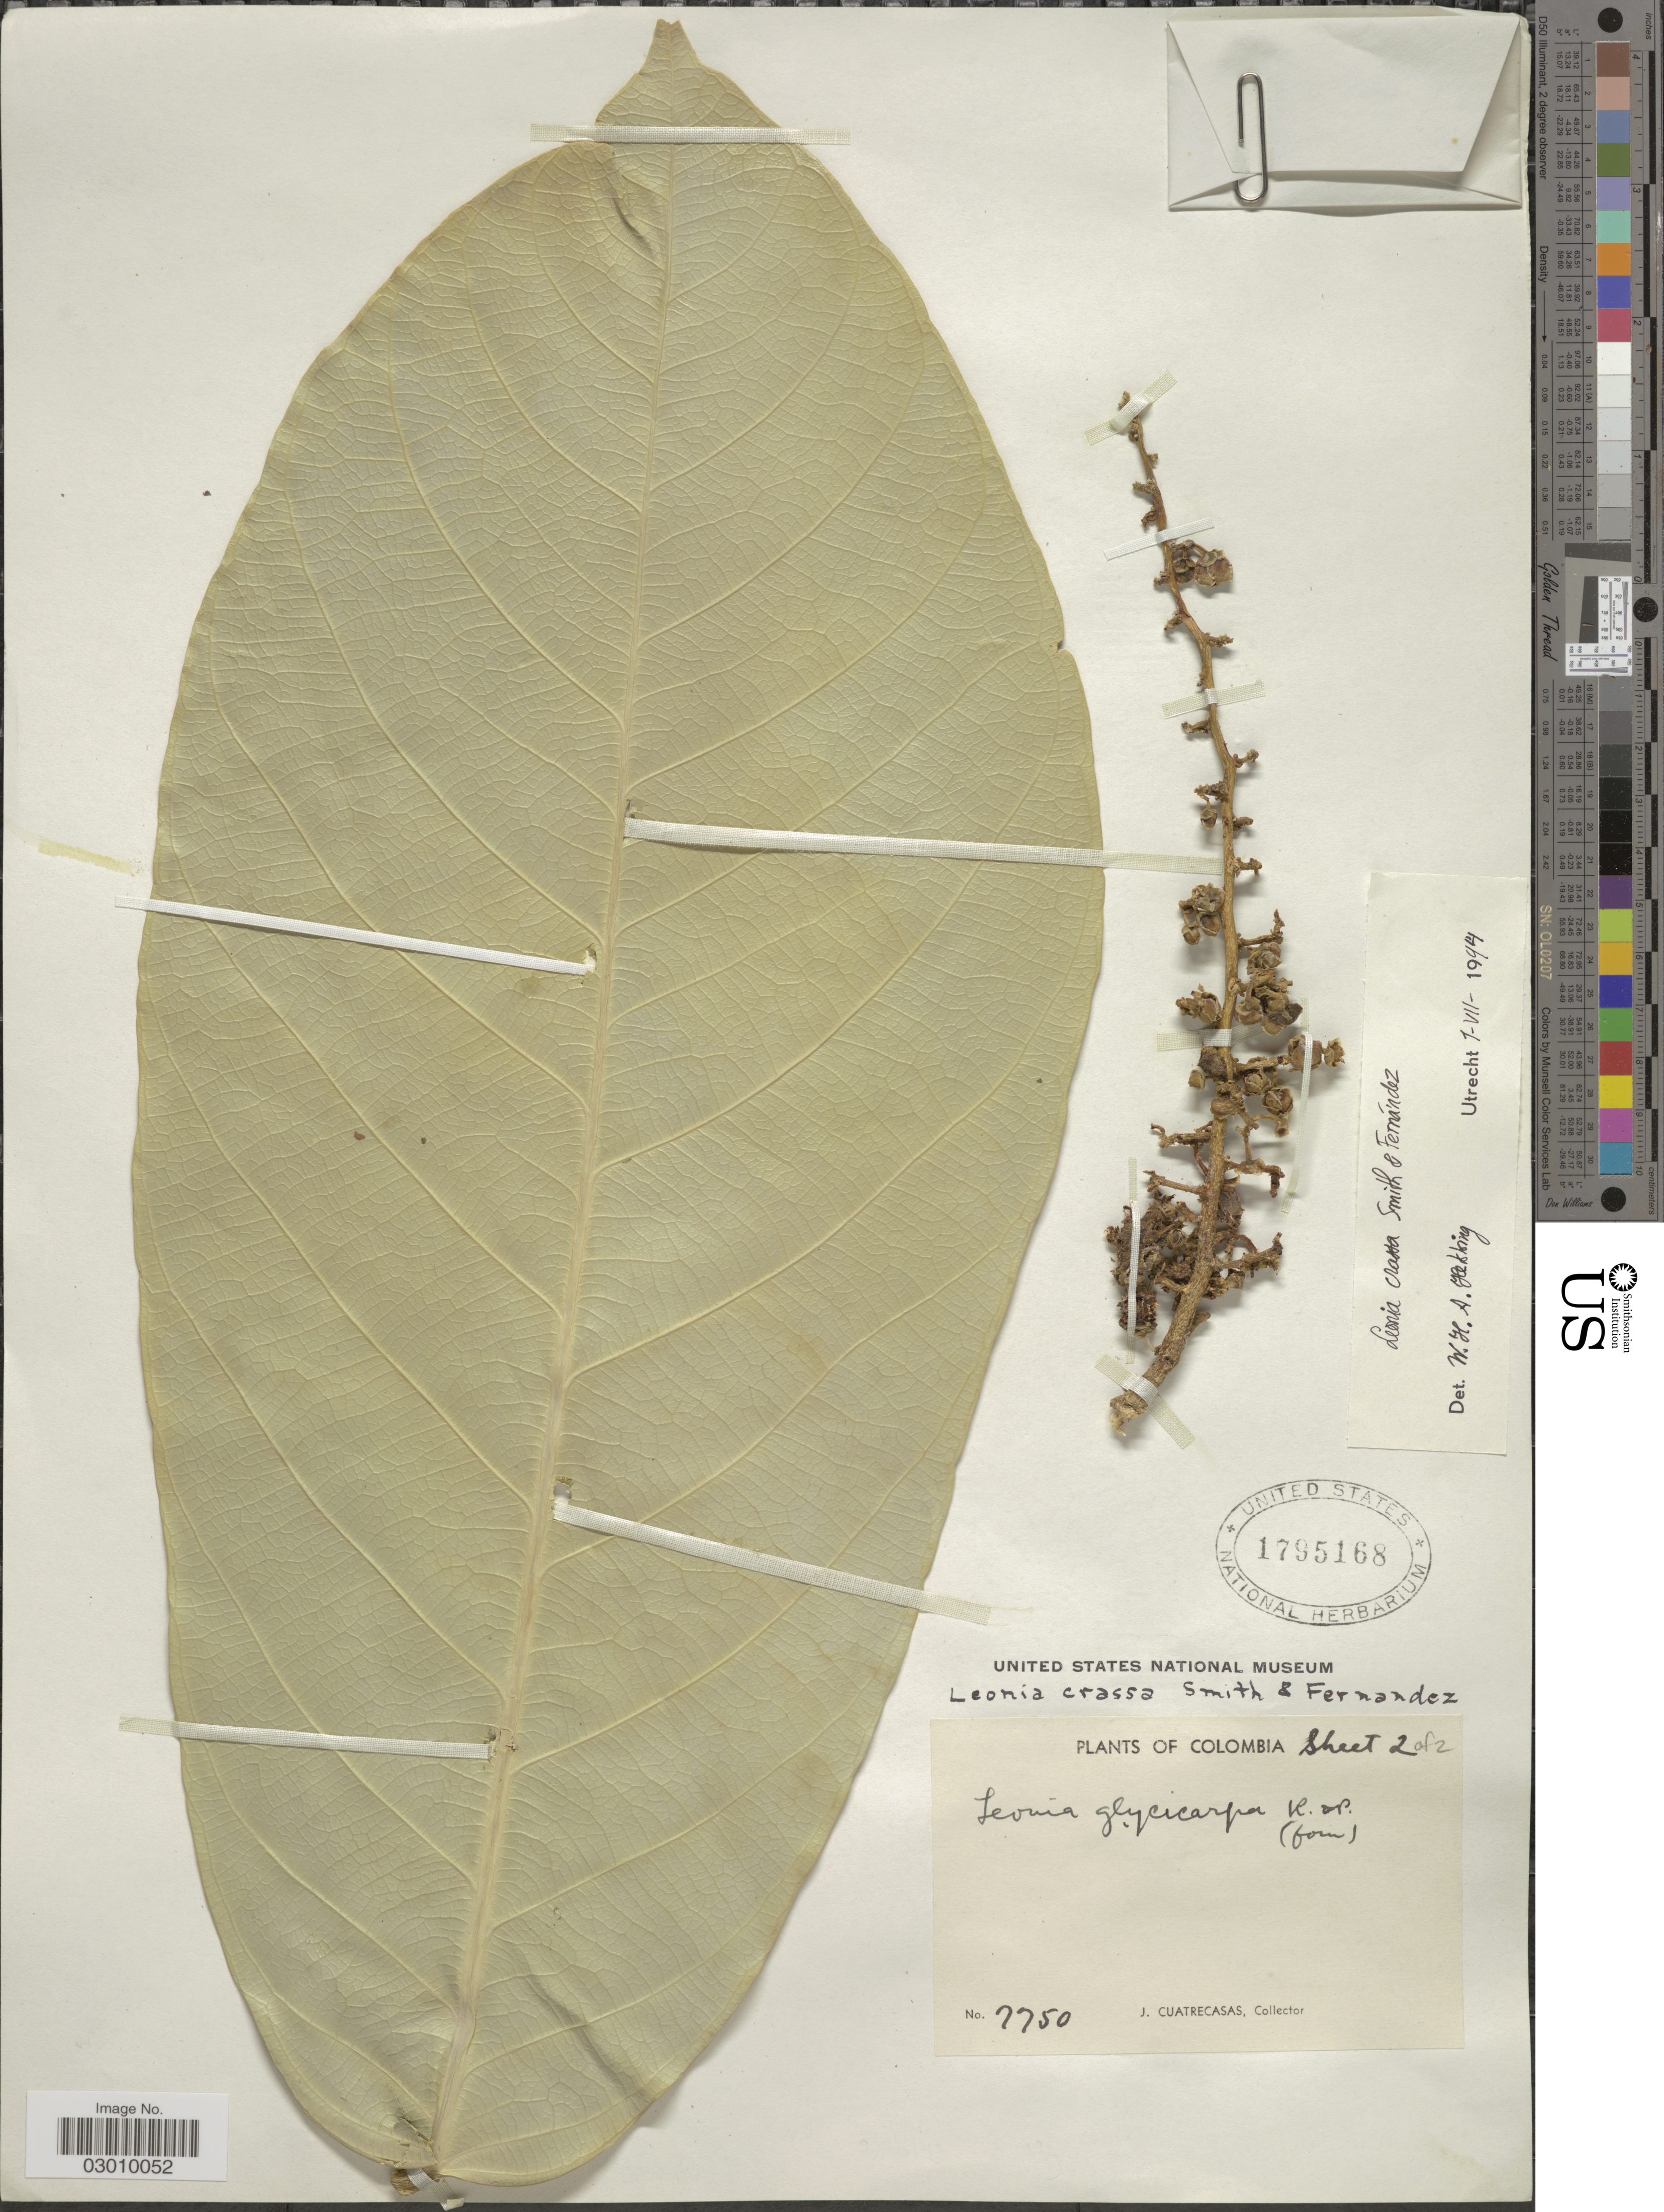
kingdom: Plantae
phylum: Tracheophyta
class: Magnoliopsida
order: Malpighiales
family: Violaceae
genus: Leonia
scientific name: Leonia crassa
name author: L.B. Sm. & A. Fernández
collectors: J. Cuatrecasas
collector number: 7750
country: Colombia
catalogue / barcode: US 1795168